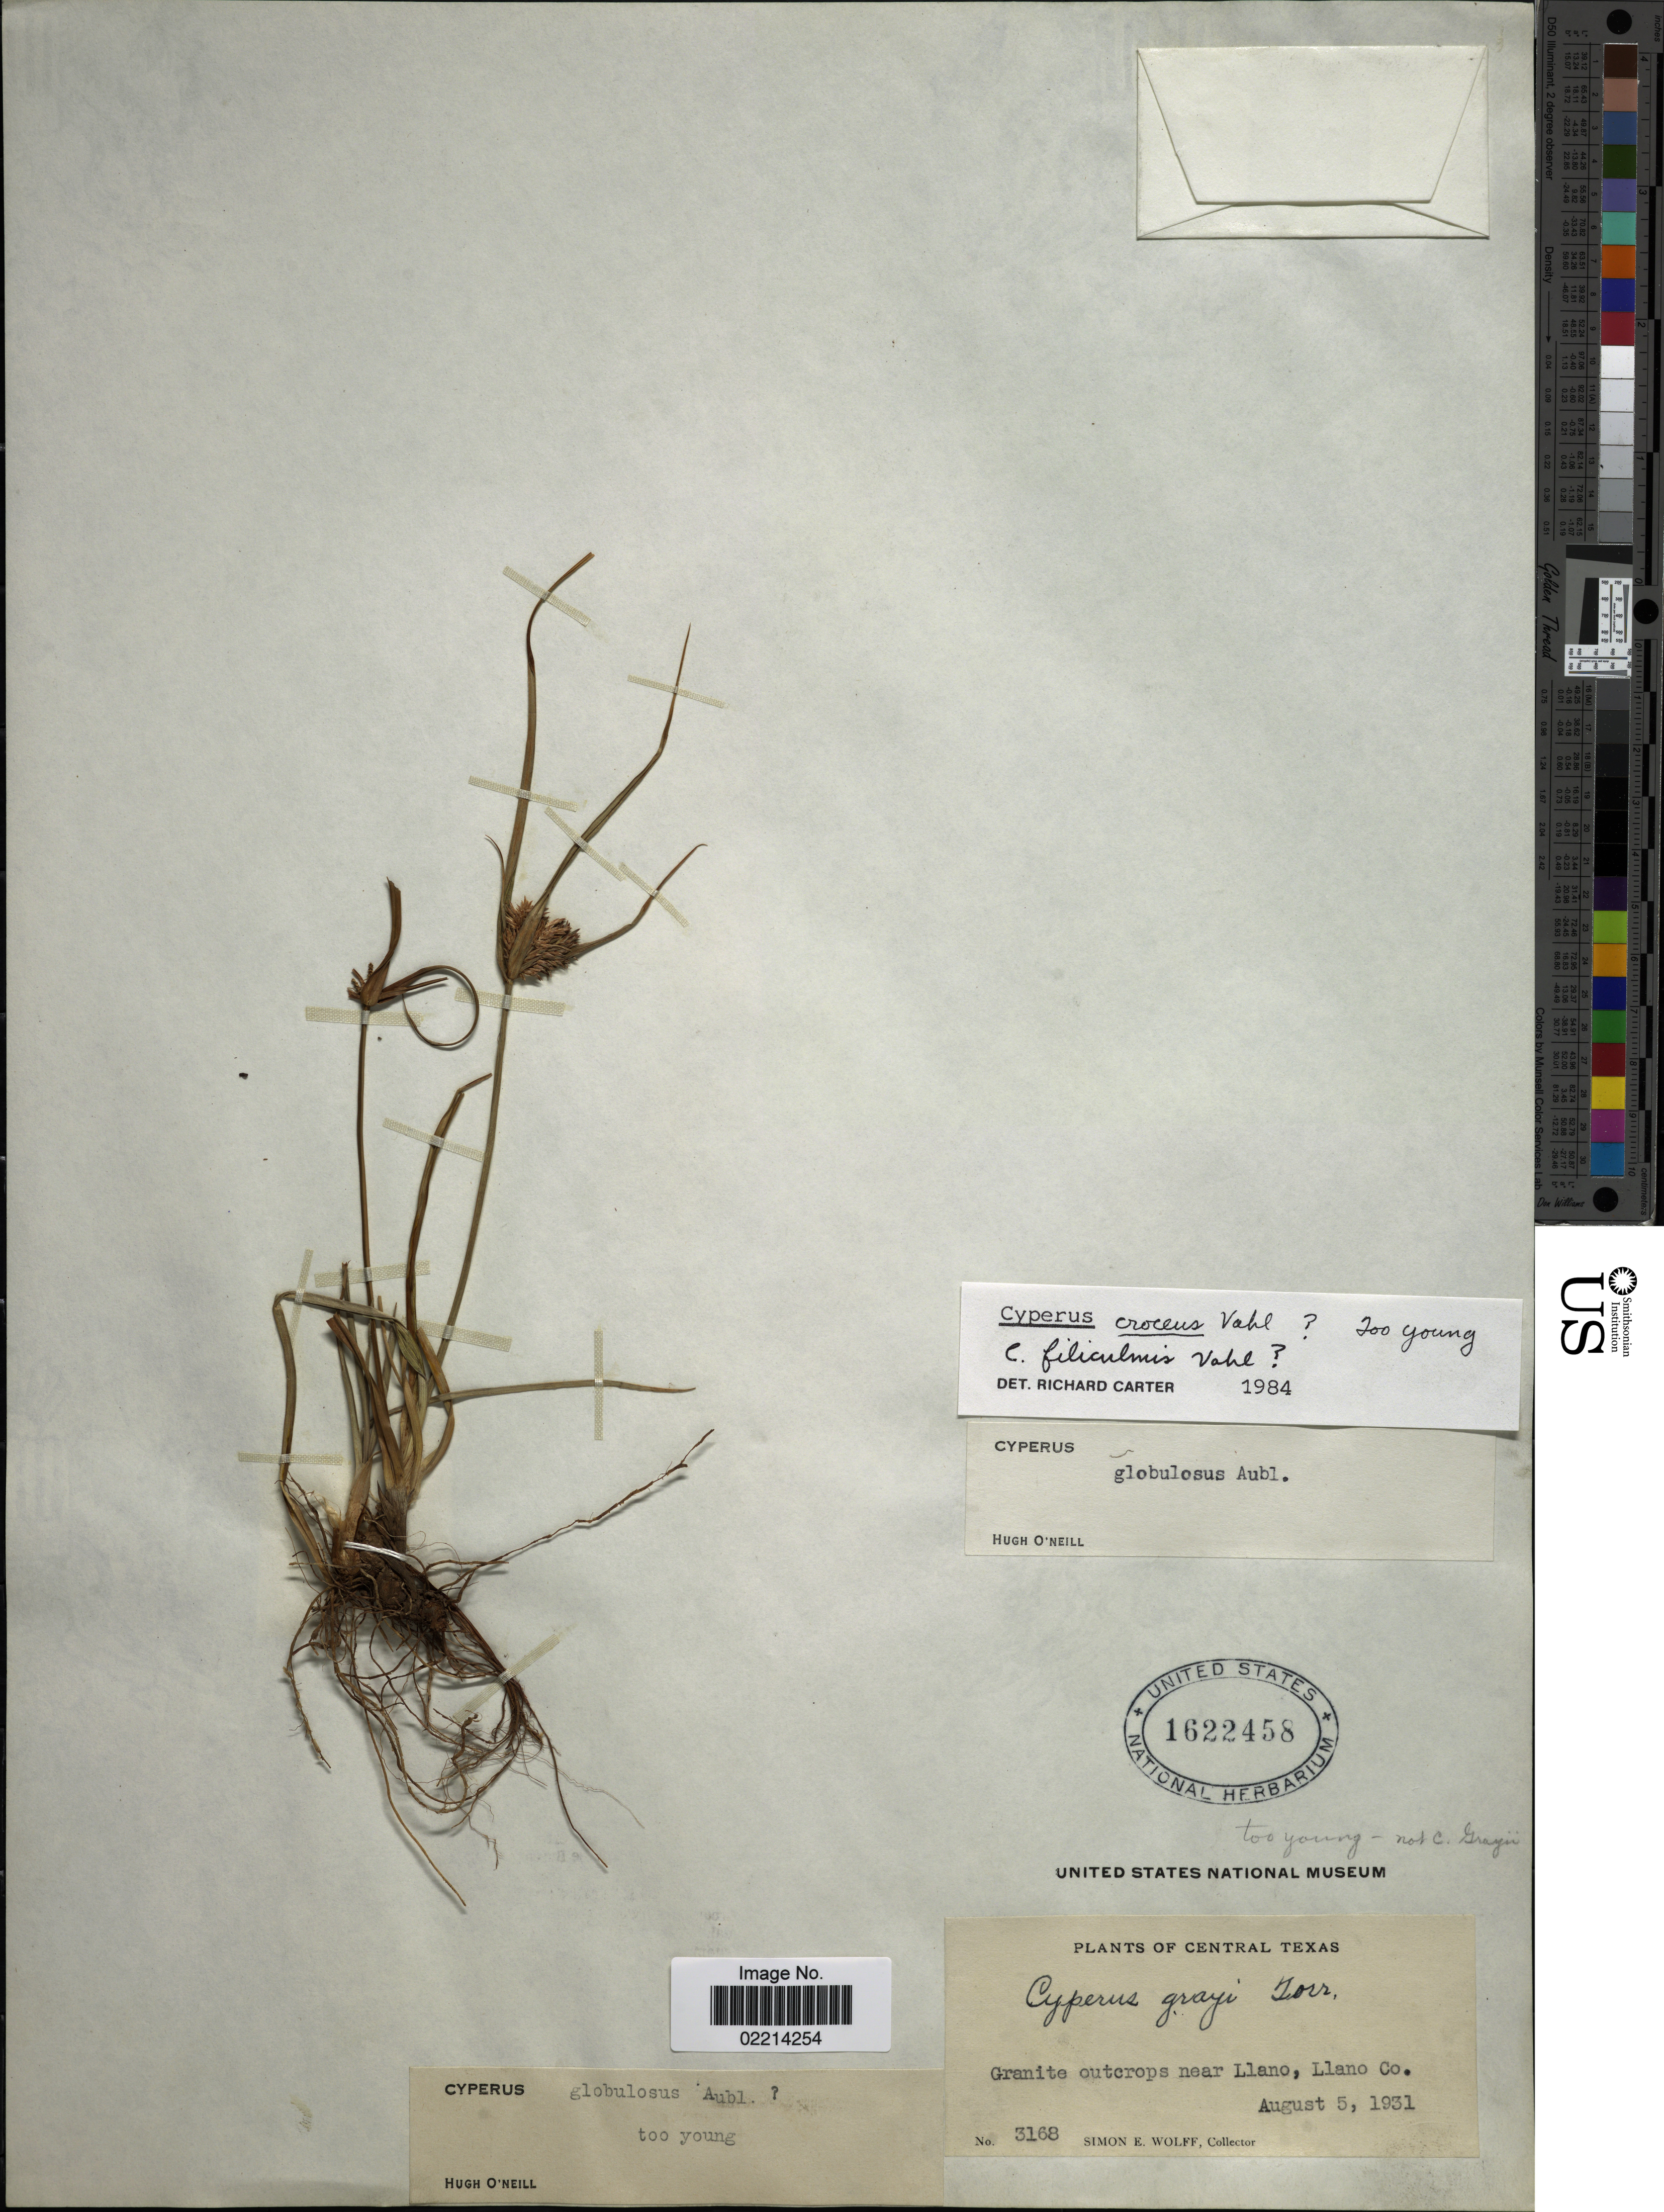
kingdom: Plantae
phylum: Tracheophyta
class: Liliopsida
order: Poales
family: Cyperaceae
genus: Cyperus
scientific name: Cyperus croceus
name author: Vahl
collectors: S. E. Wolff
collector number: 3168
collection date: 1931-08-05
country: United States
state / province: Texas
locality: Central Texas, Granite outcrops near Llano, Llano Co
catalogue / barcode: US 1622458